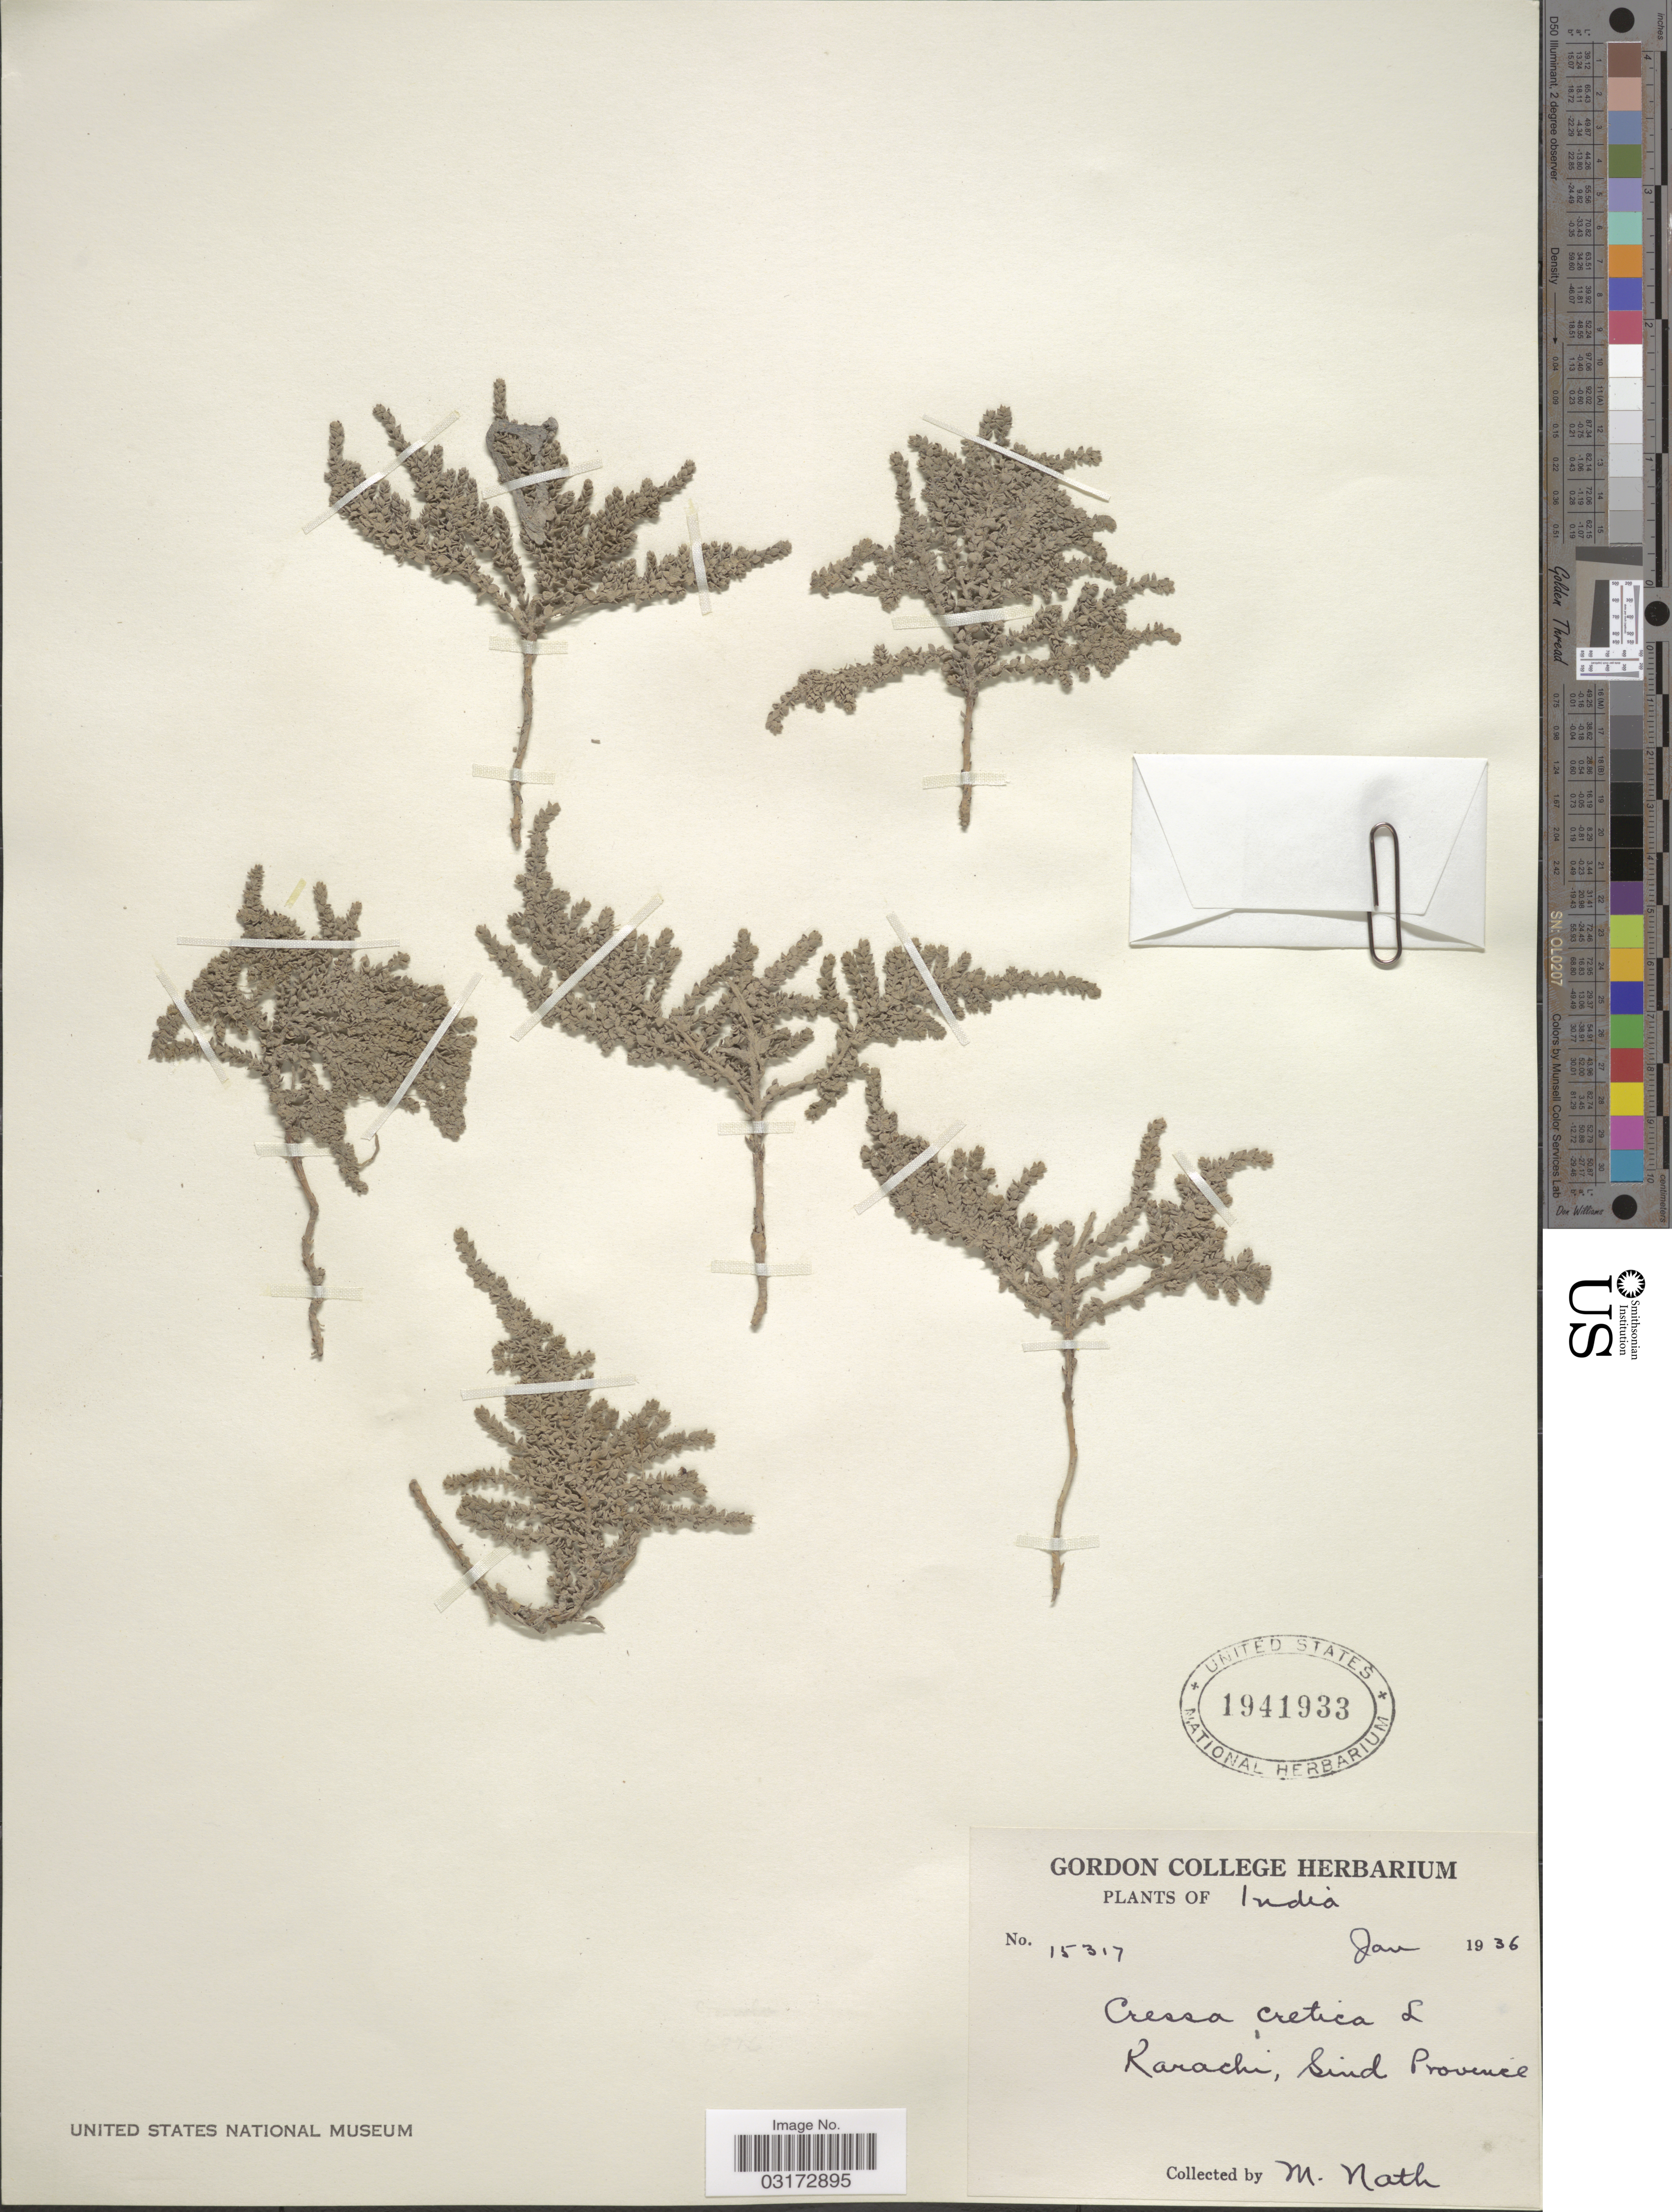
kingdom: Plantae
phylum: Tracheophyta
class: Magnoliopsida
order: Solanales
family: Convolvulaceae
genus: Cressa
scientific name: Cressa cretica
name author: L.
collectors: M. Nath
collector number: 15317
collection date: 1936-01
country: Pakistan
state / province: Sindh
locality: Karachi, Sind Province.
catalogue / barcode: US 1941933